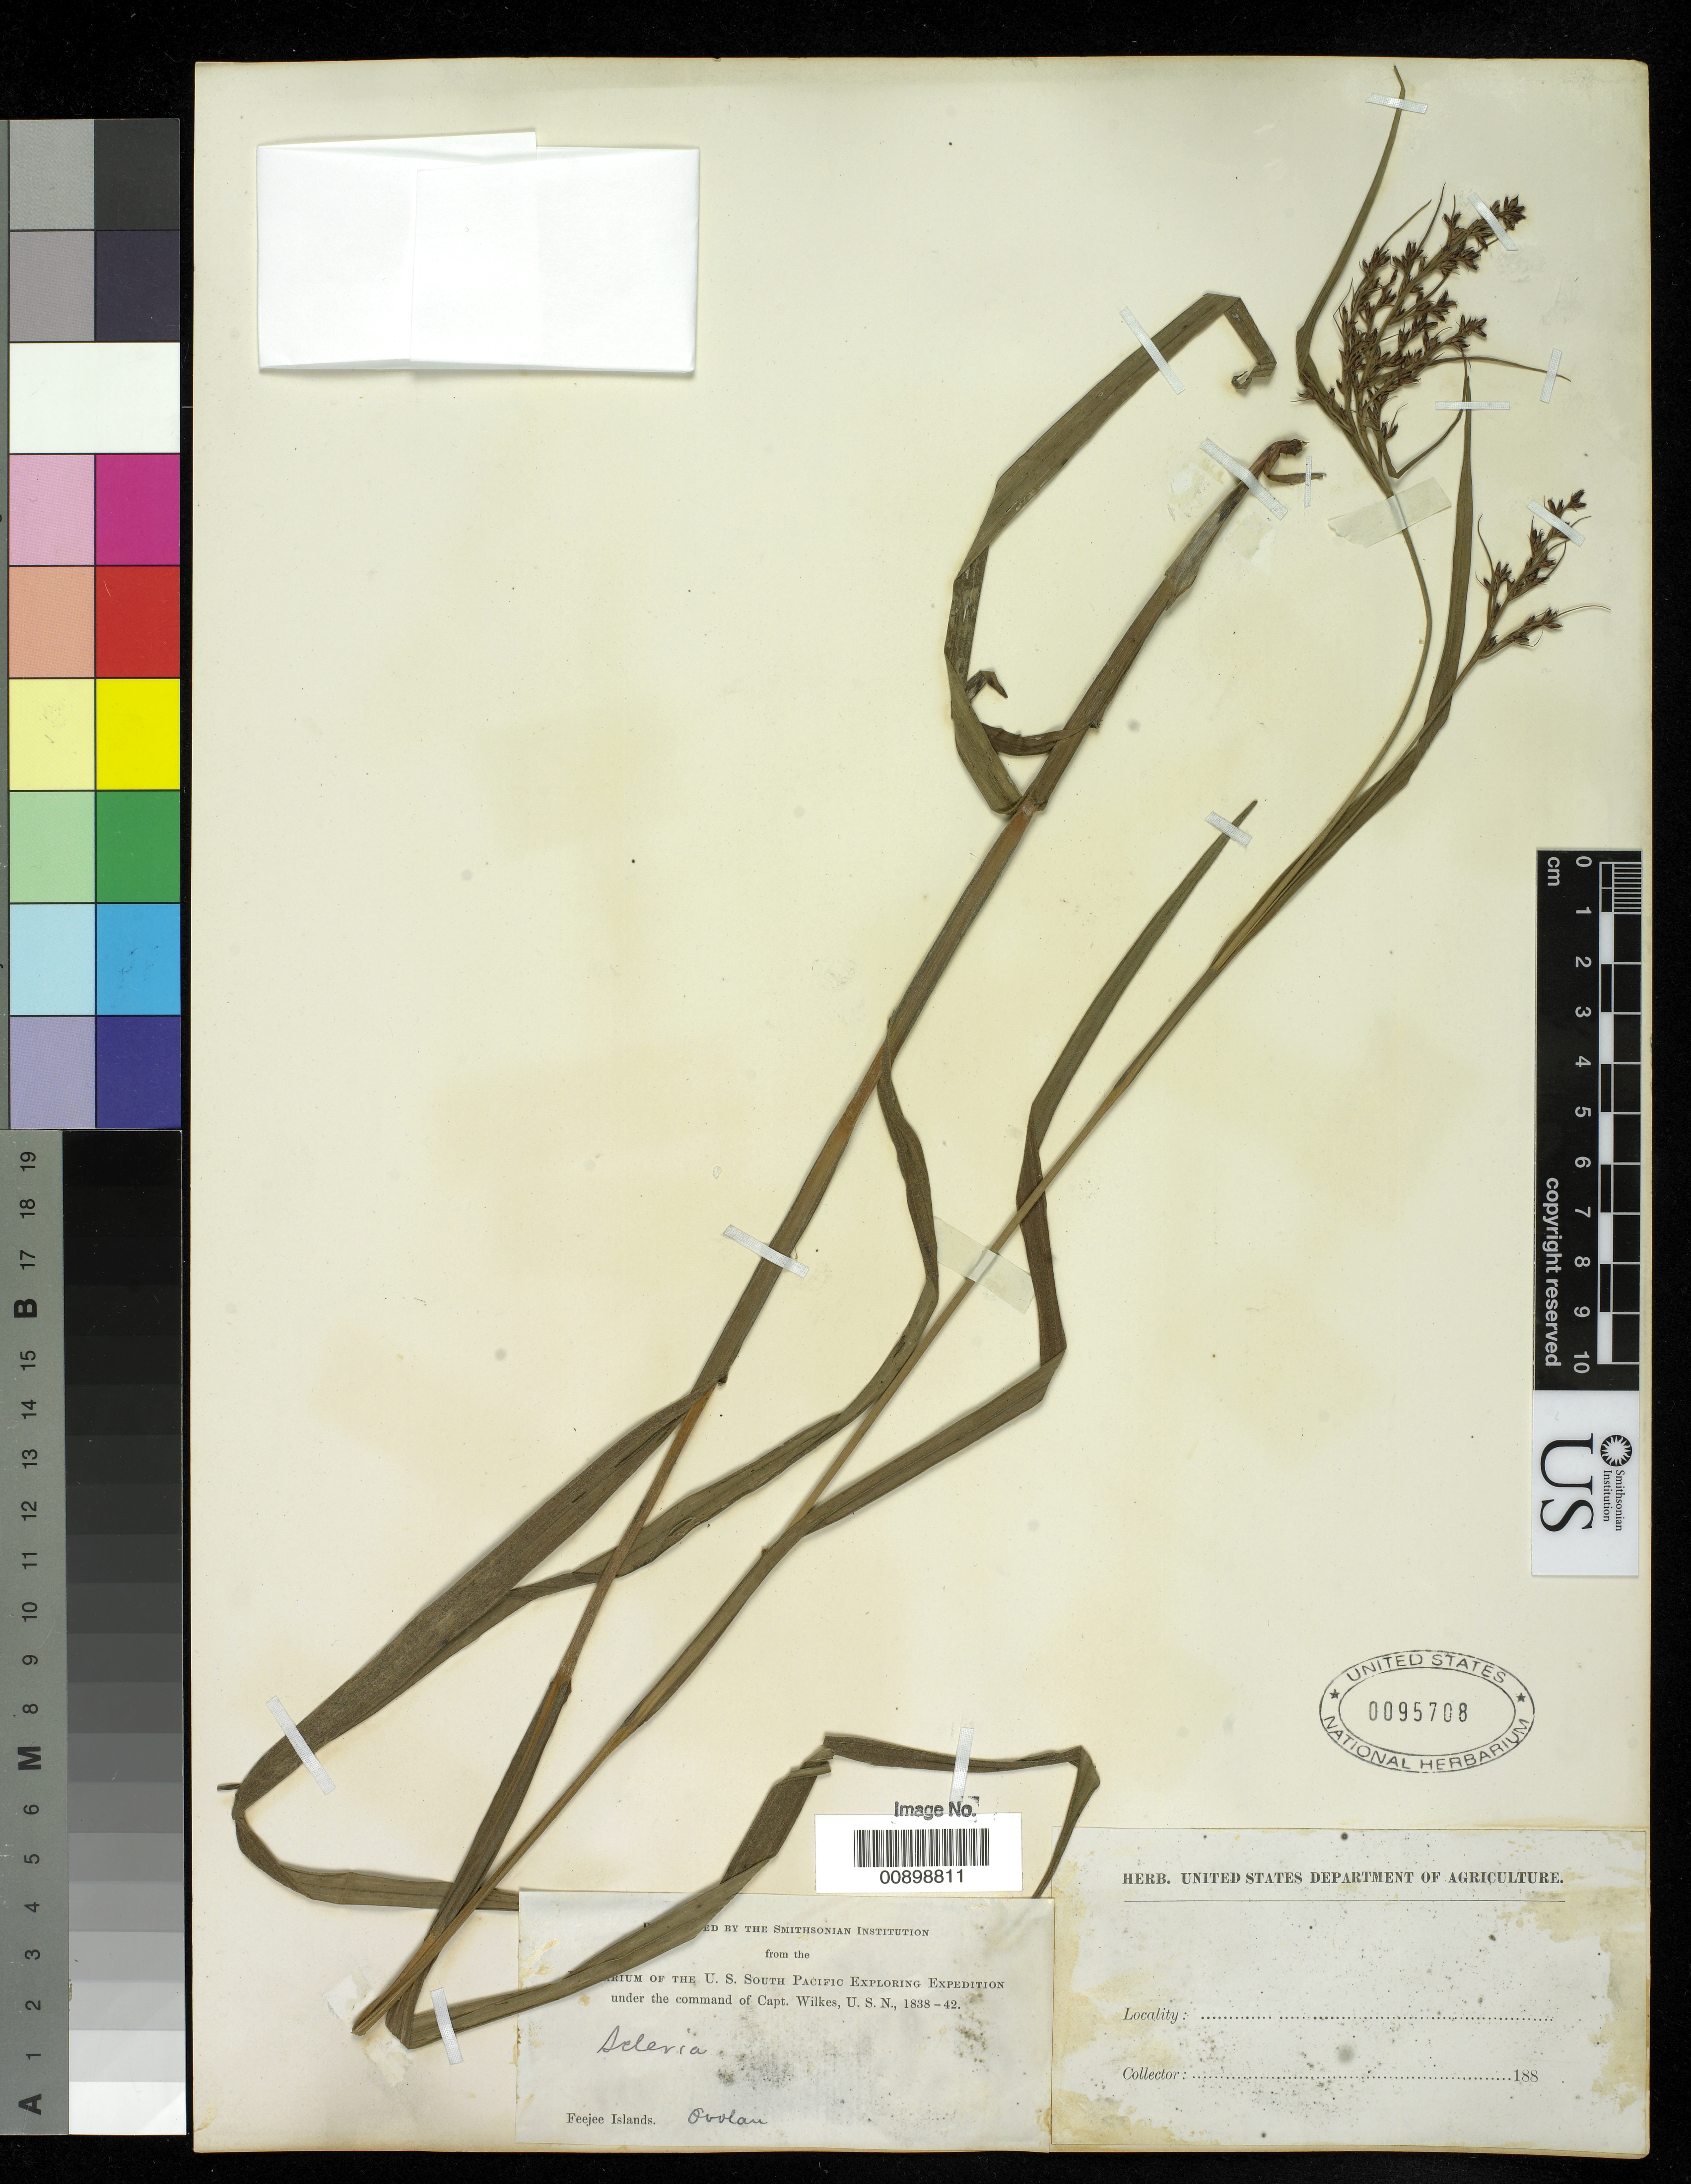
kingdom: Plantae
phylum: Tracheophyta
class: Liliopsida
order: Poales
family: Cyperaceae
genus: Scleria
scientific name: Scleria sp.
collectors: Wilkes Explor. Exped.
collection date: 1838/1842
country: Fiji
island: Ovalau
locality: Ovolau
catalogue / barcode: US 95708